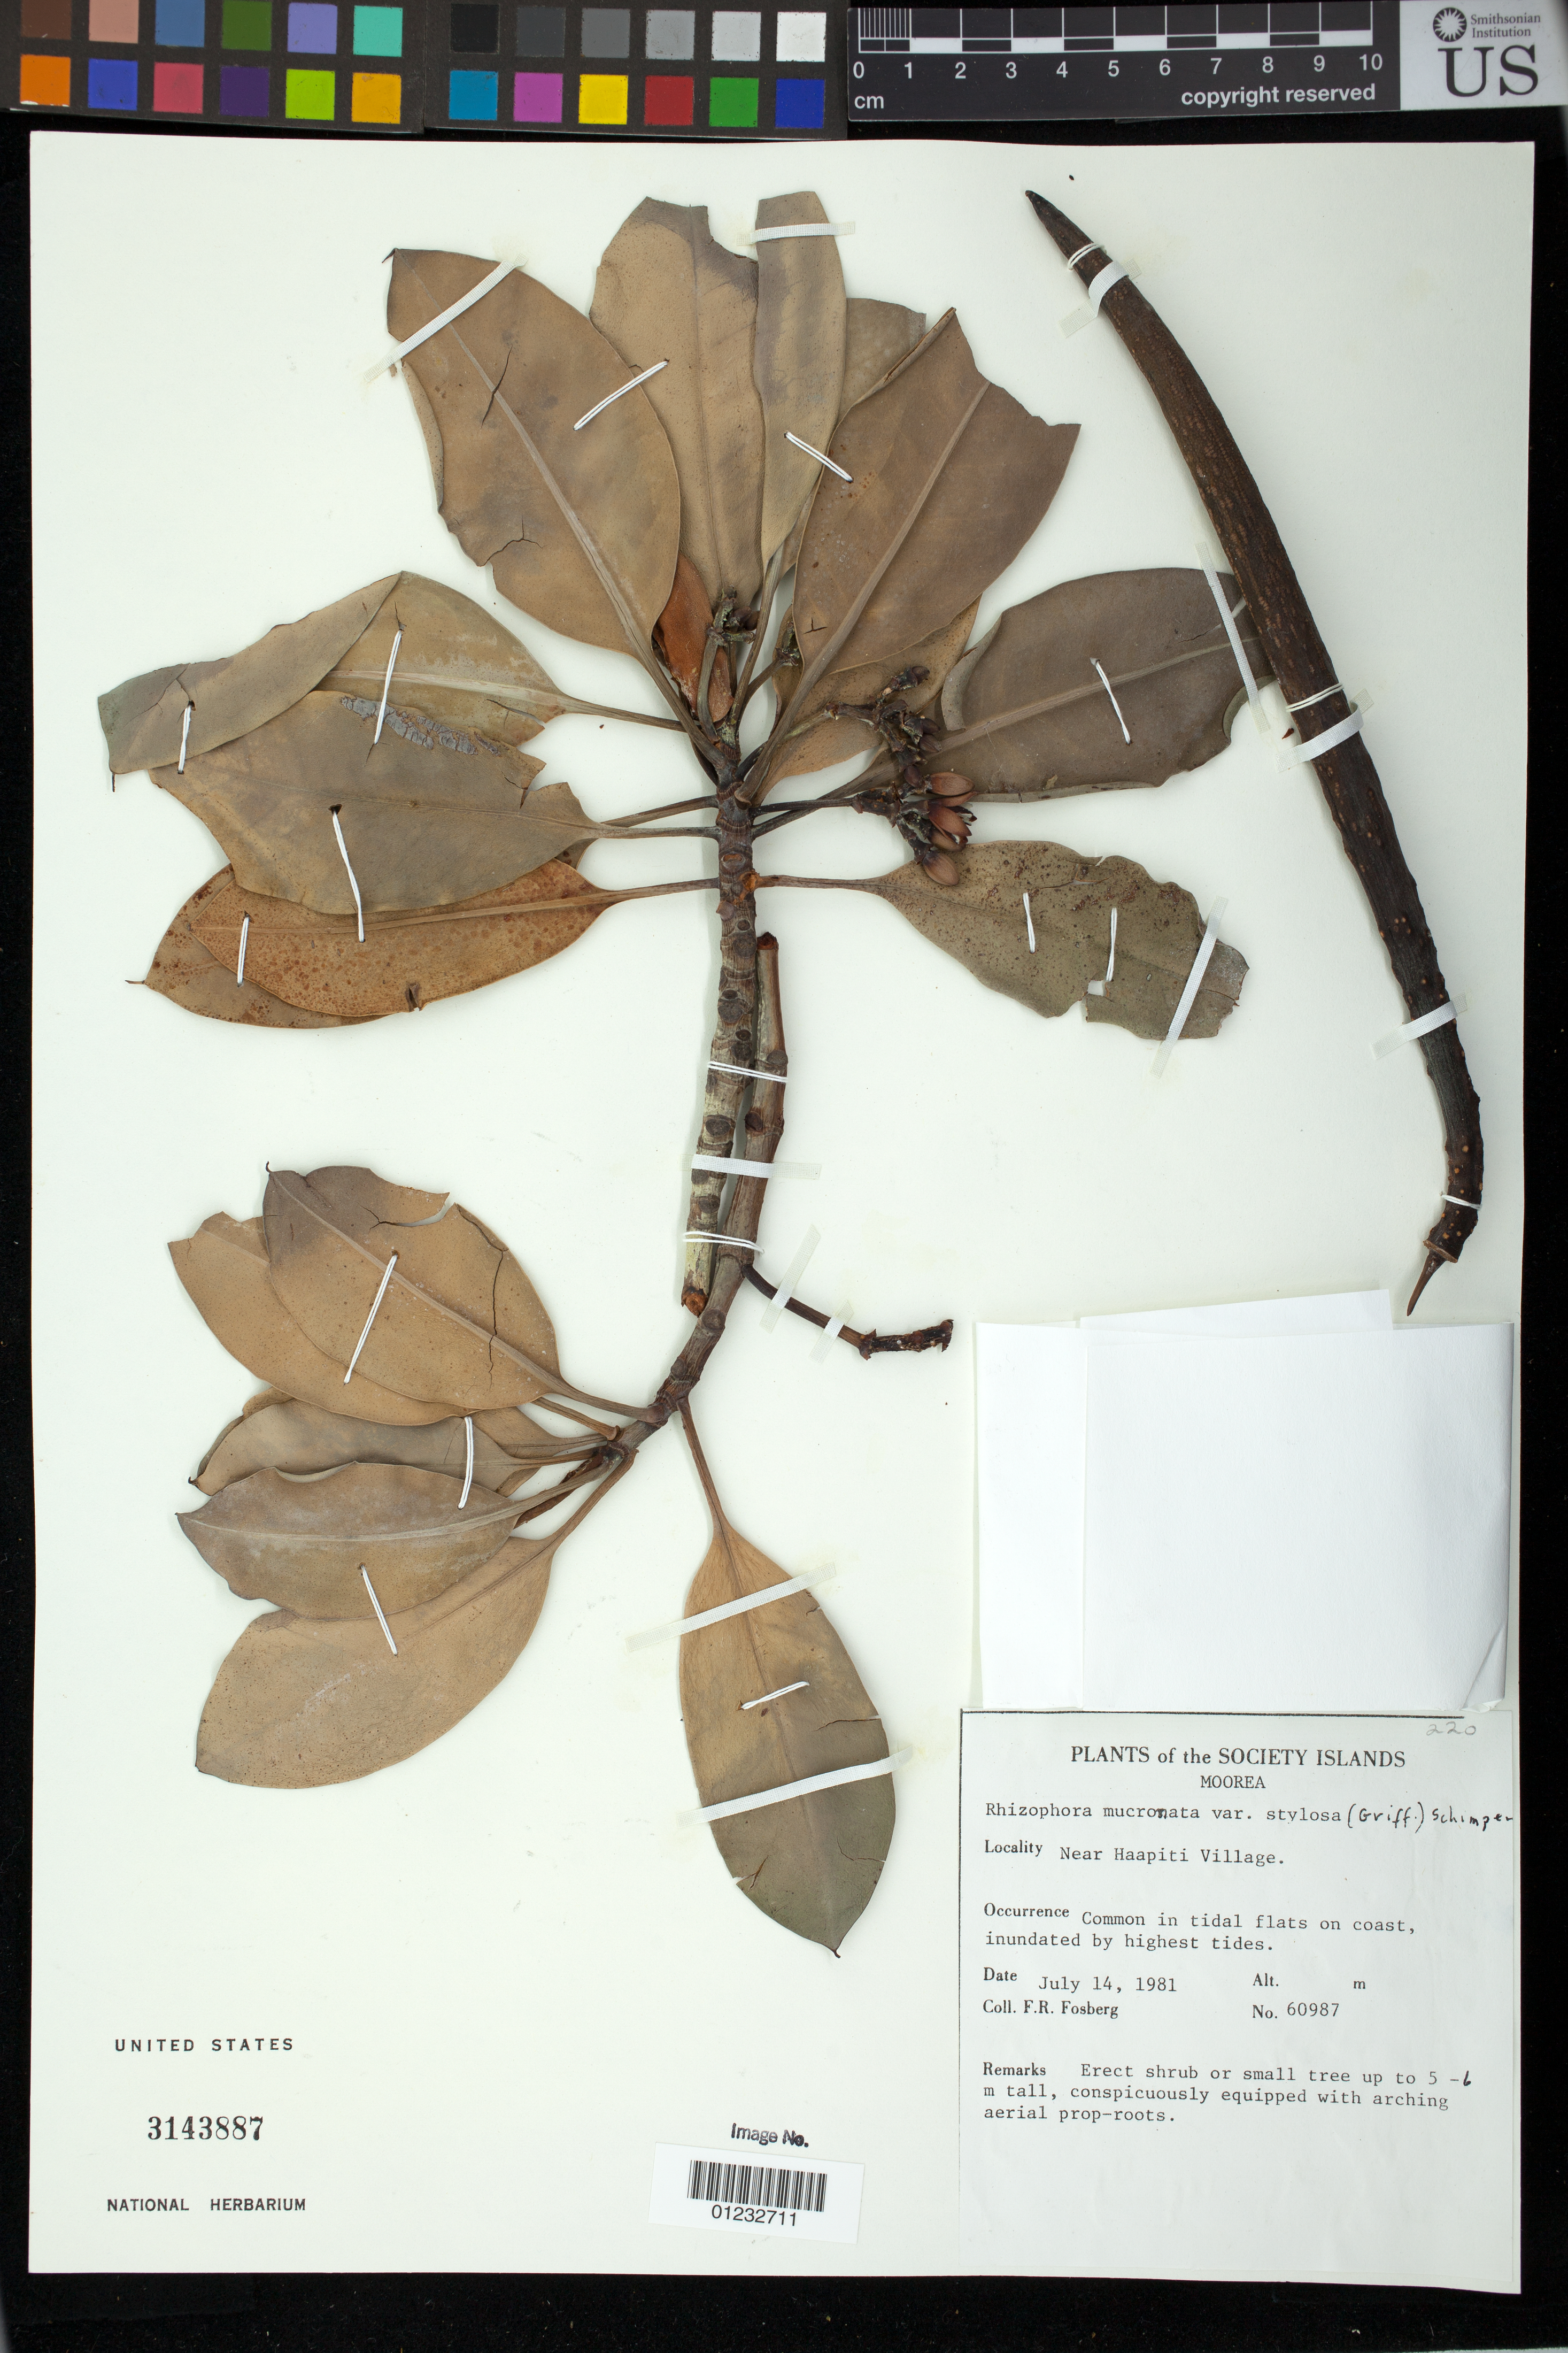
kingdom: Plantae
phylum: Tracheophyta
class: Magnoliopsida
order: Malpighiales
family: Rhizophoraceae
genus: Rhizophora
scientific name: Rhizophora mucronata var. stylosa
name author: Lam.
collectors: F. R. Fosberg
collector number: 60987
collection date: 1981-07-14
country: French Polynesia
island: Moorea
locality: Near Haapiti Village.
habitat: Tidal flats on coast, innundated by highest tides.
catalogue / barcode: US 3143887